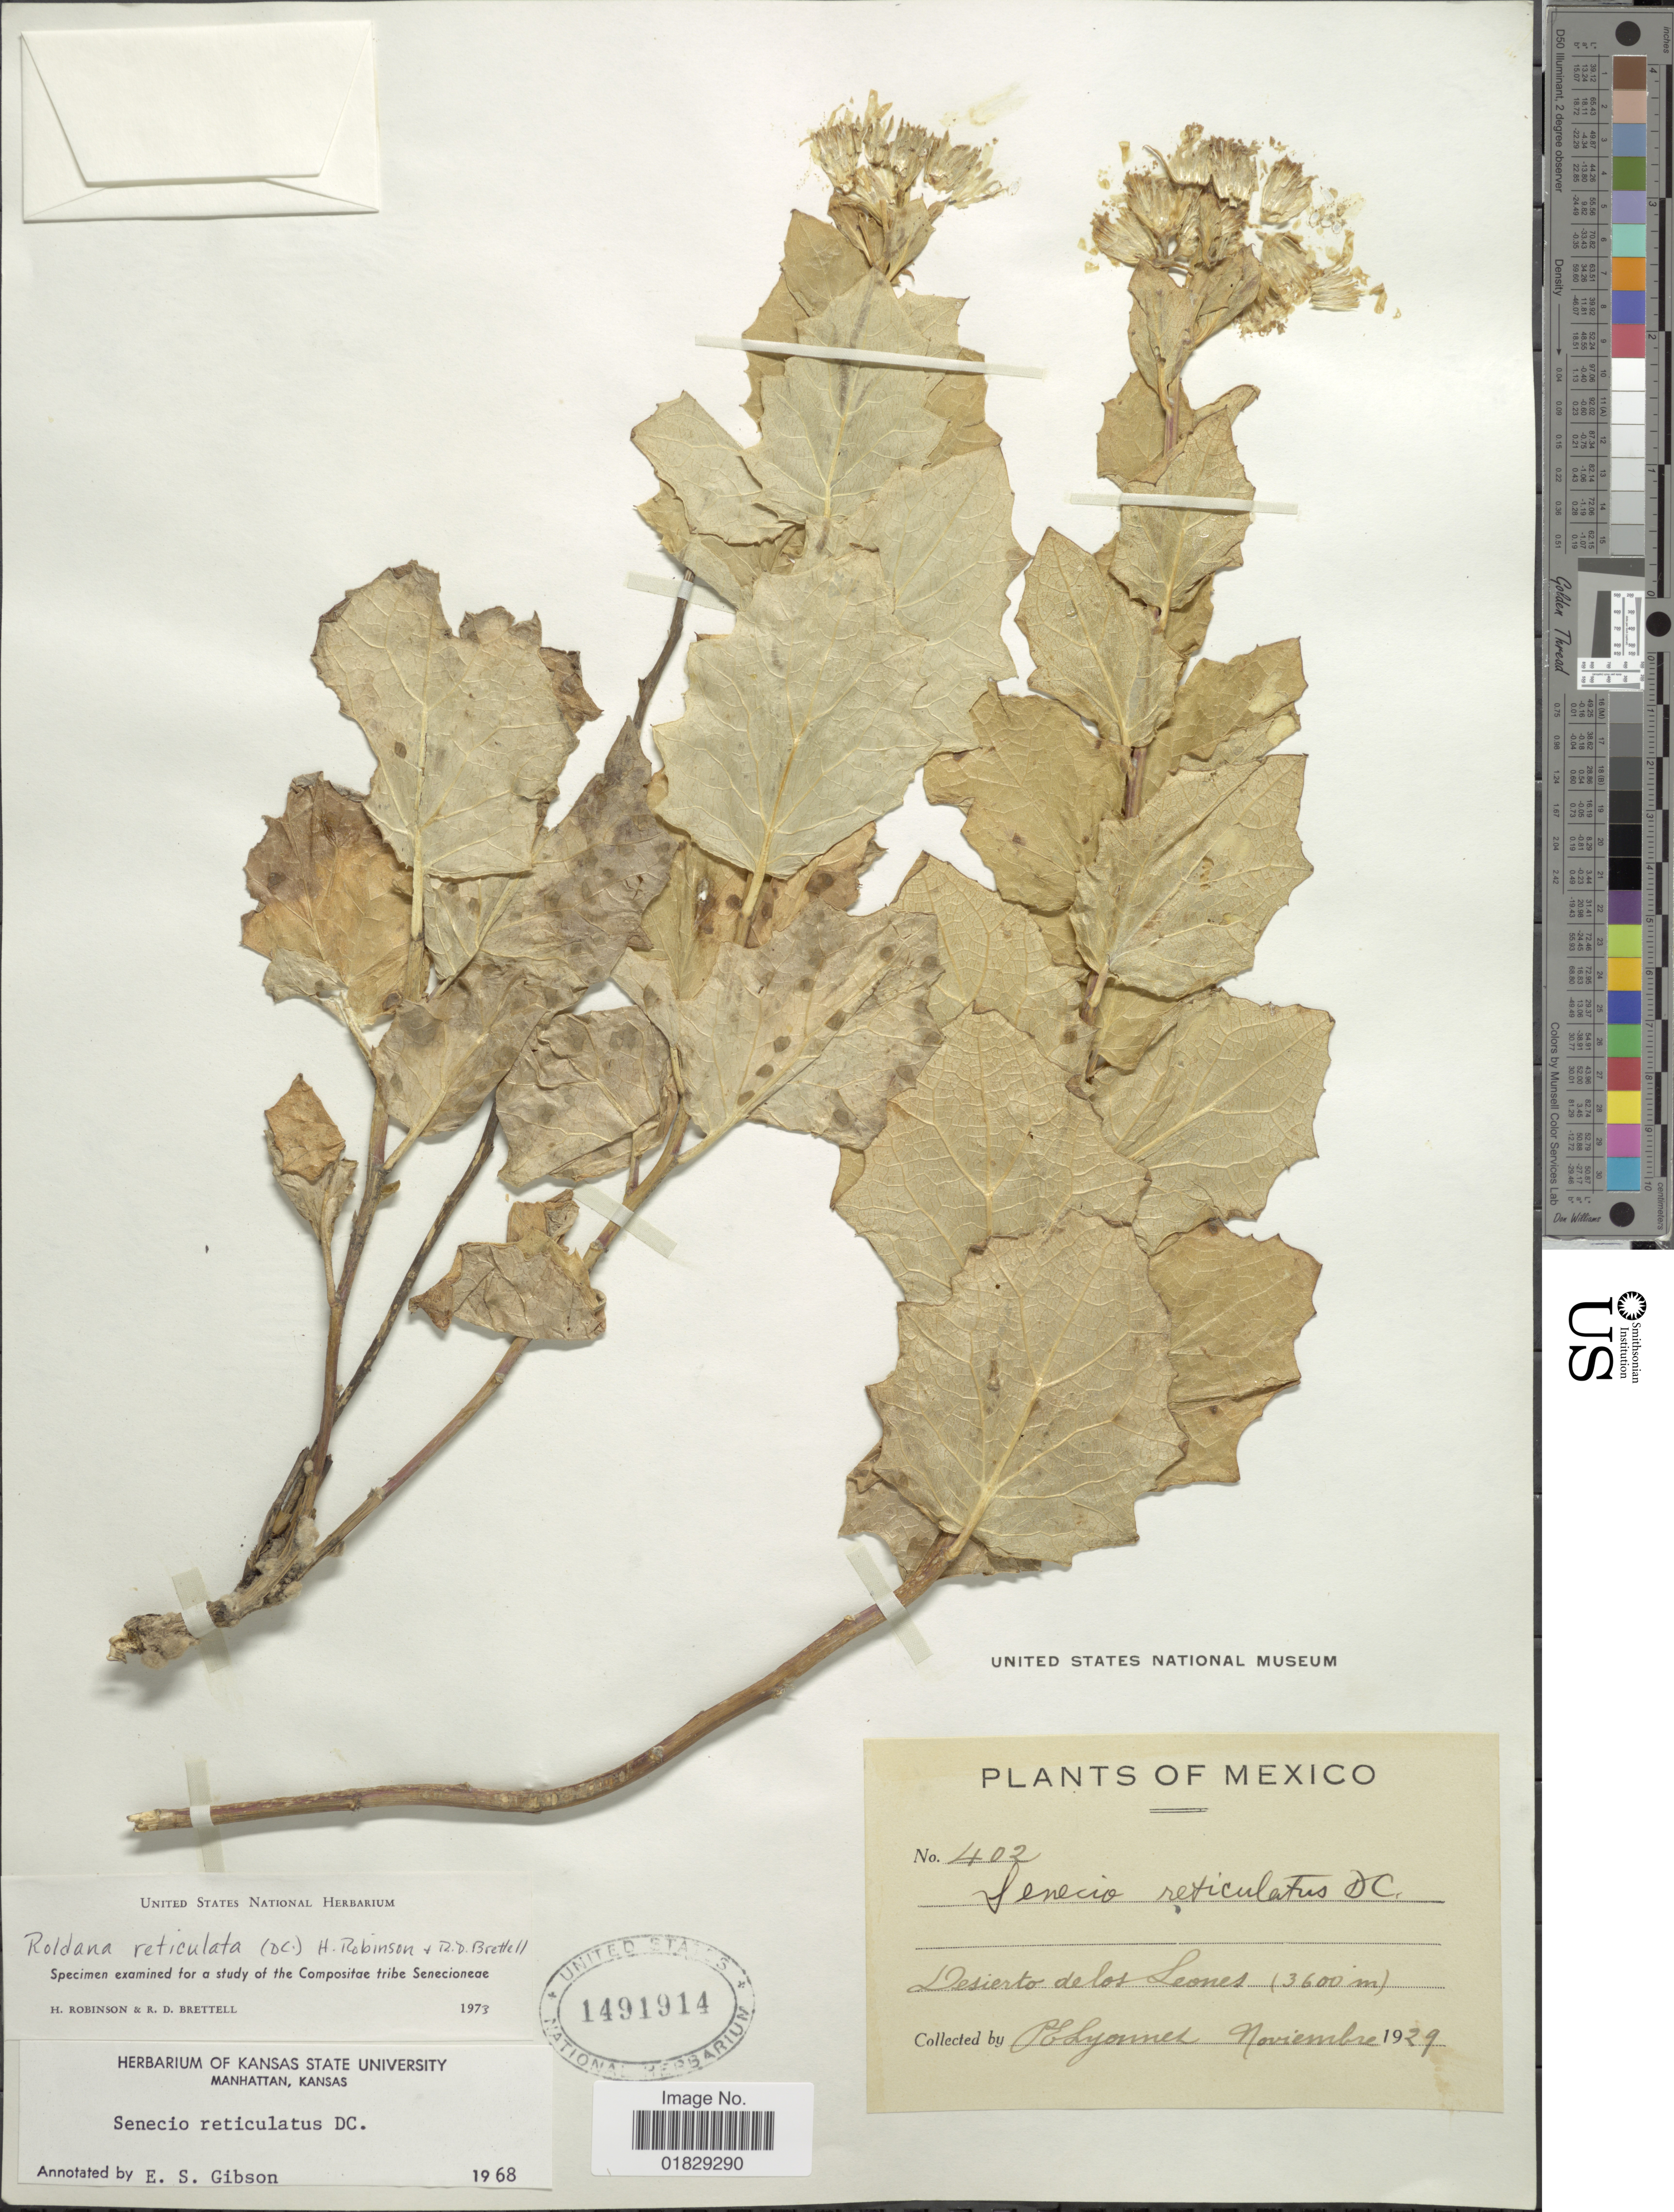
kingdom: Plantae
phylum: Tracheophyta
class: Magnoliopsida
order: Asterales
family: Asteraceae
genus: Roldana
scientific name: Roldana reticulata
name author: (DC.) H. Rob. & Brettell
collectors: P. Lyonnet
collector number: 402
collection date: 1929-11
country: Mexico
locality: Desierto de los Leones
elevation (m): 3600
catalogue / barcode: US 1491914